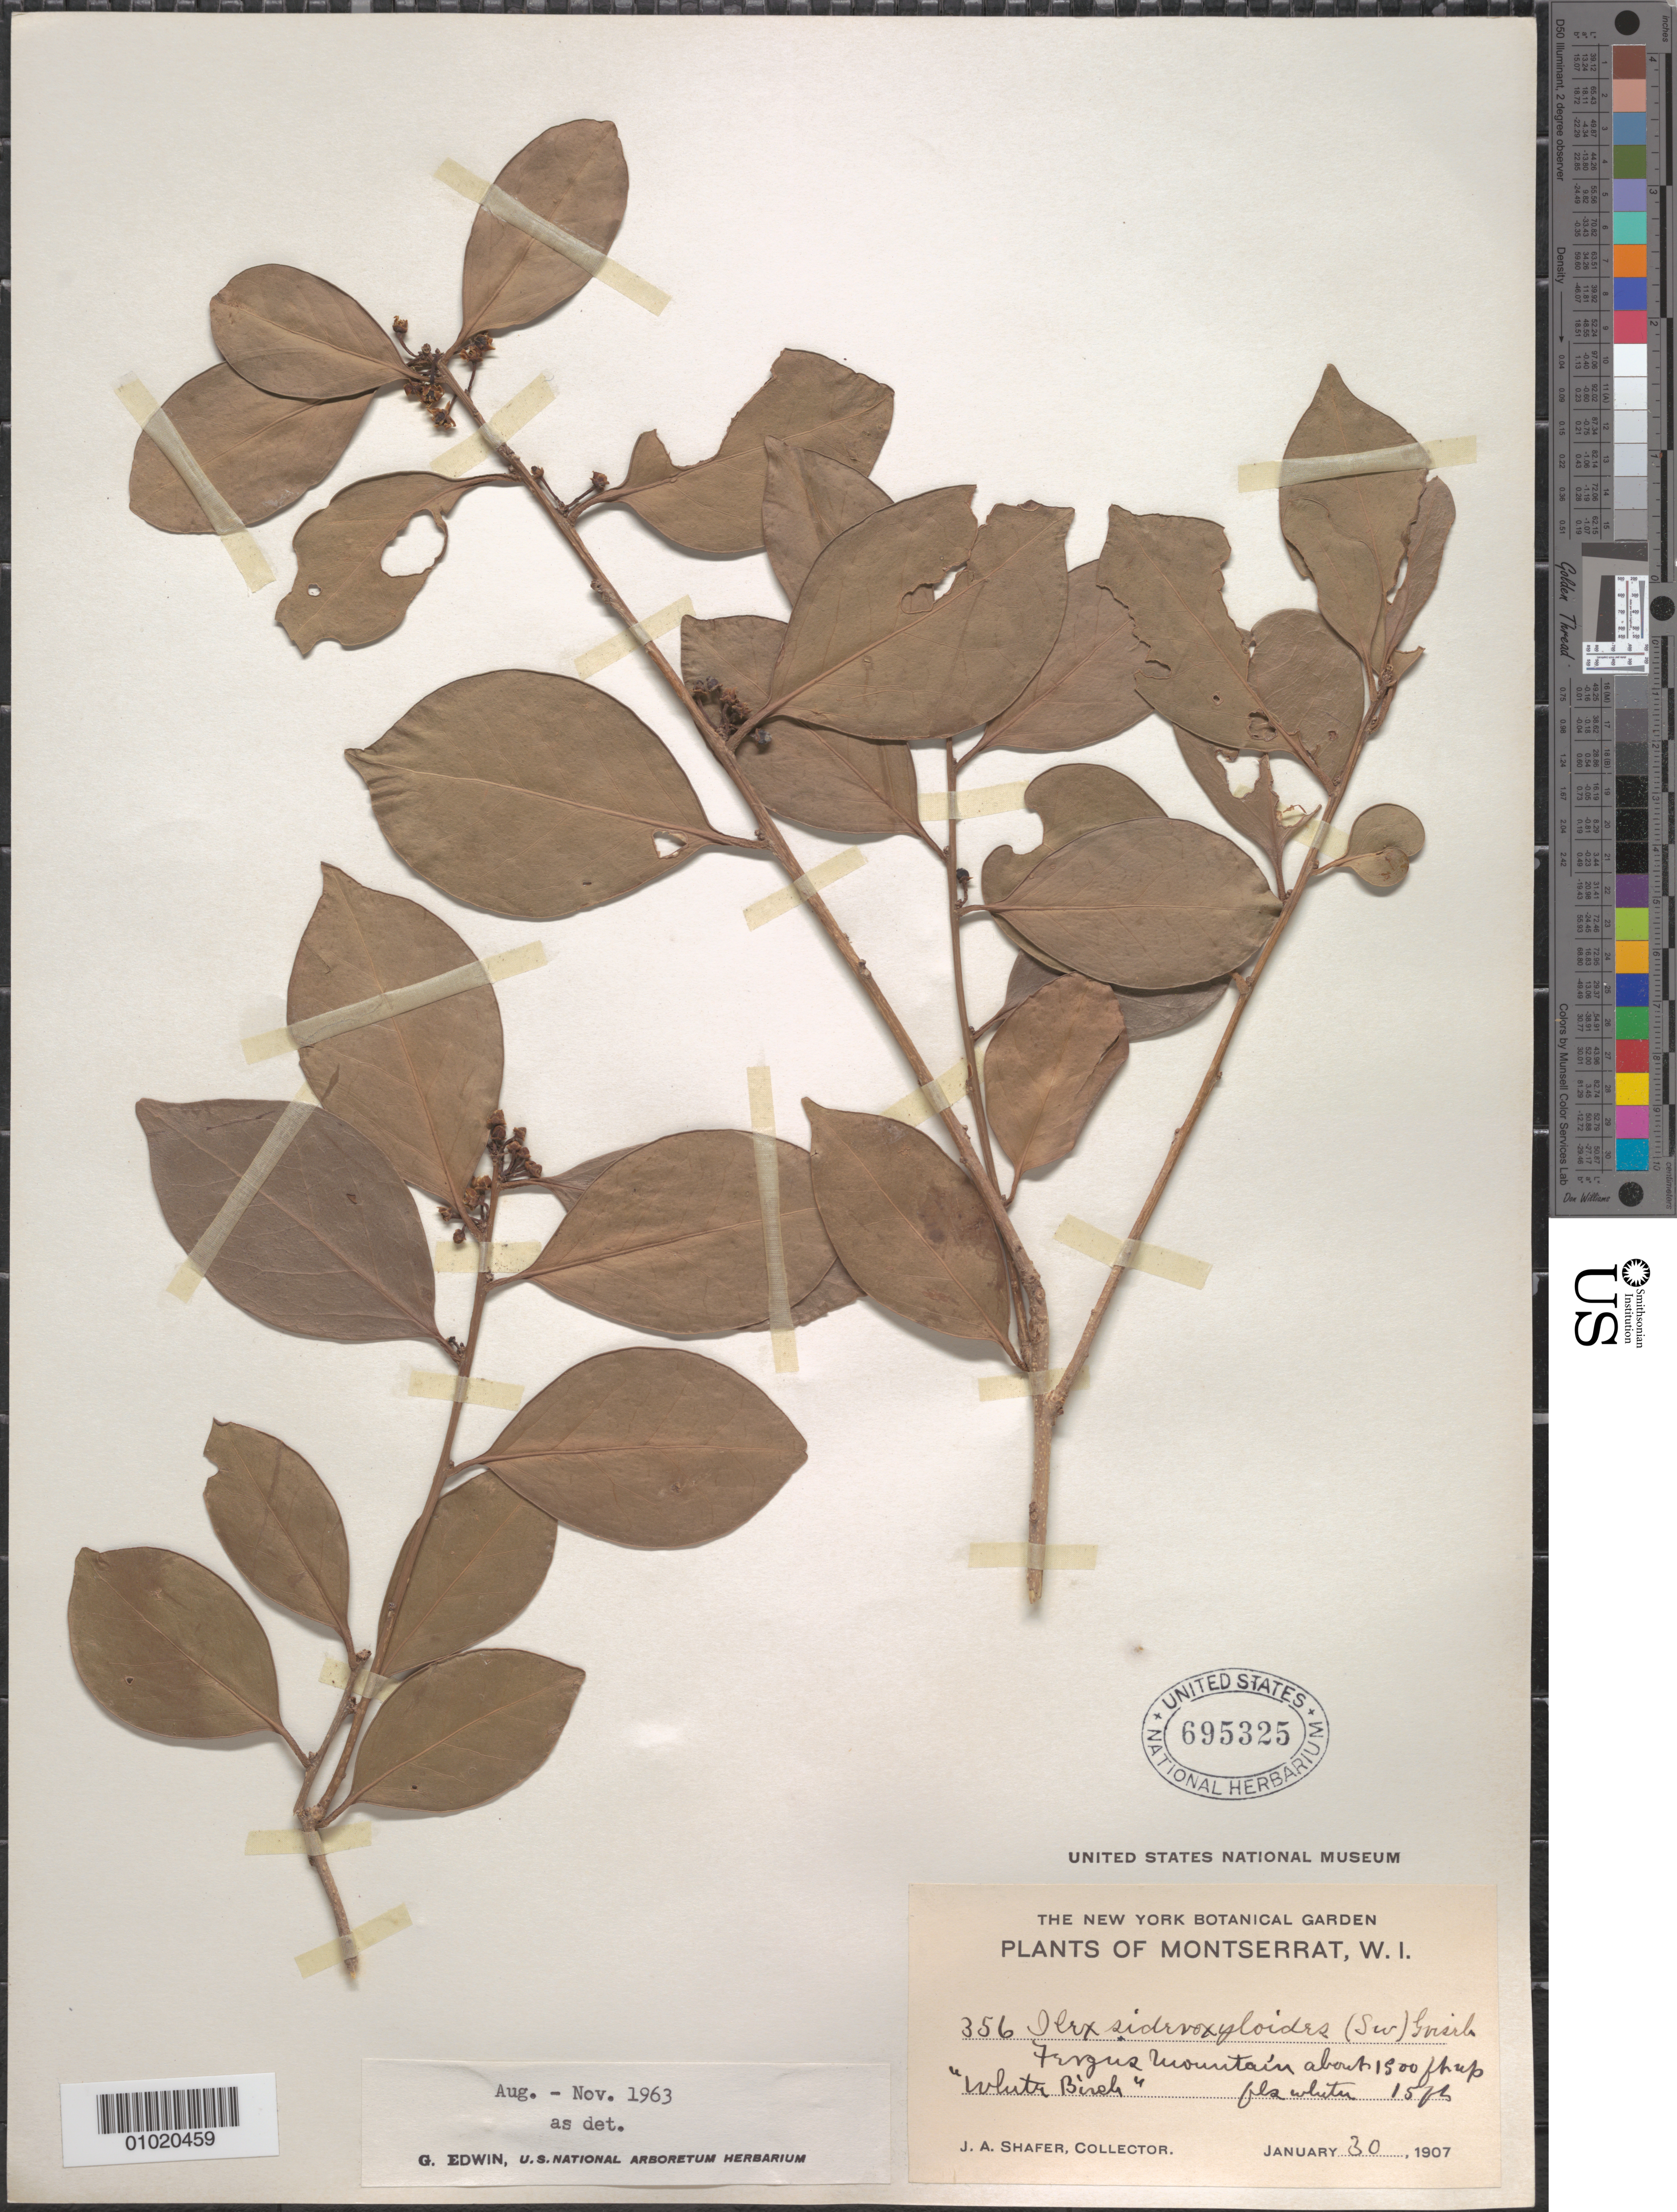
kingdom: Plantae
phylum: Tracheophyta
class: Magnoliopsida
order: Aquifoliales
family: Aquifoliaceae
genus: Ilex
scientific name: Ilex sideroxyloides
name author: (Sw.) Griseb.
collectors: J. A. Shafer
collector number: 356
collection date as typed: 30 Jan 1907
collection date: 1907-01-30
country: Montserrat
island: Montserrat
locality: Fergus Mountain.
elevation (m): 457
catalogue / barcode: US 695325